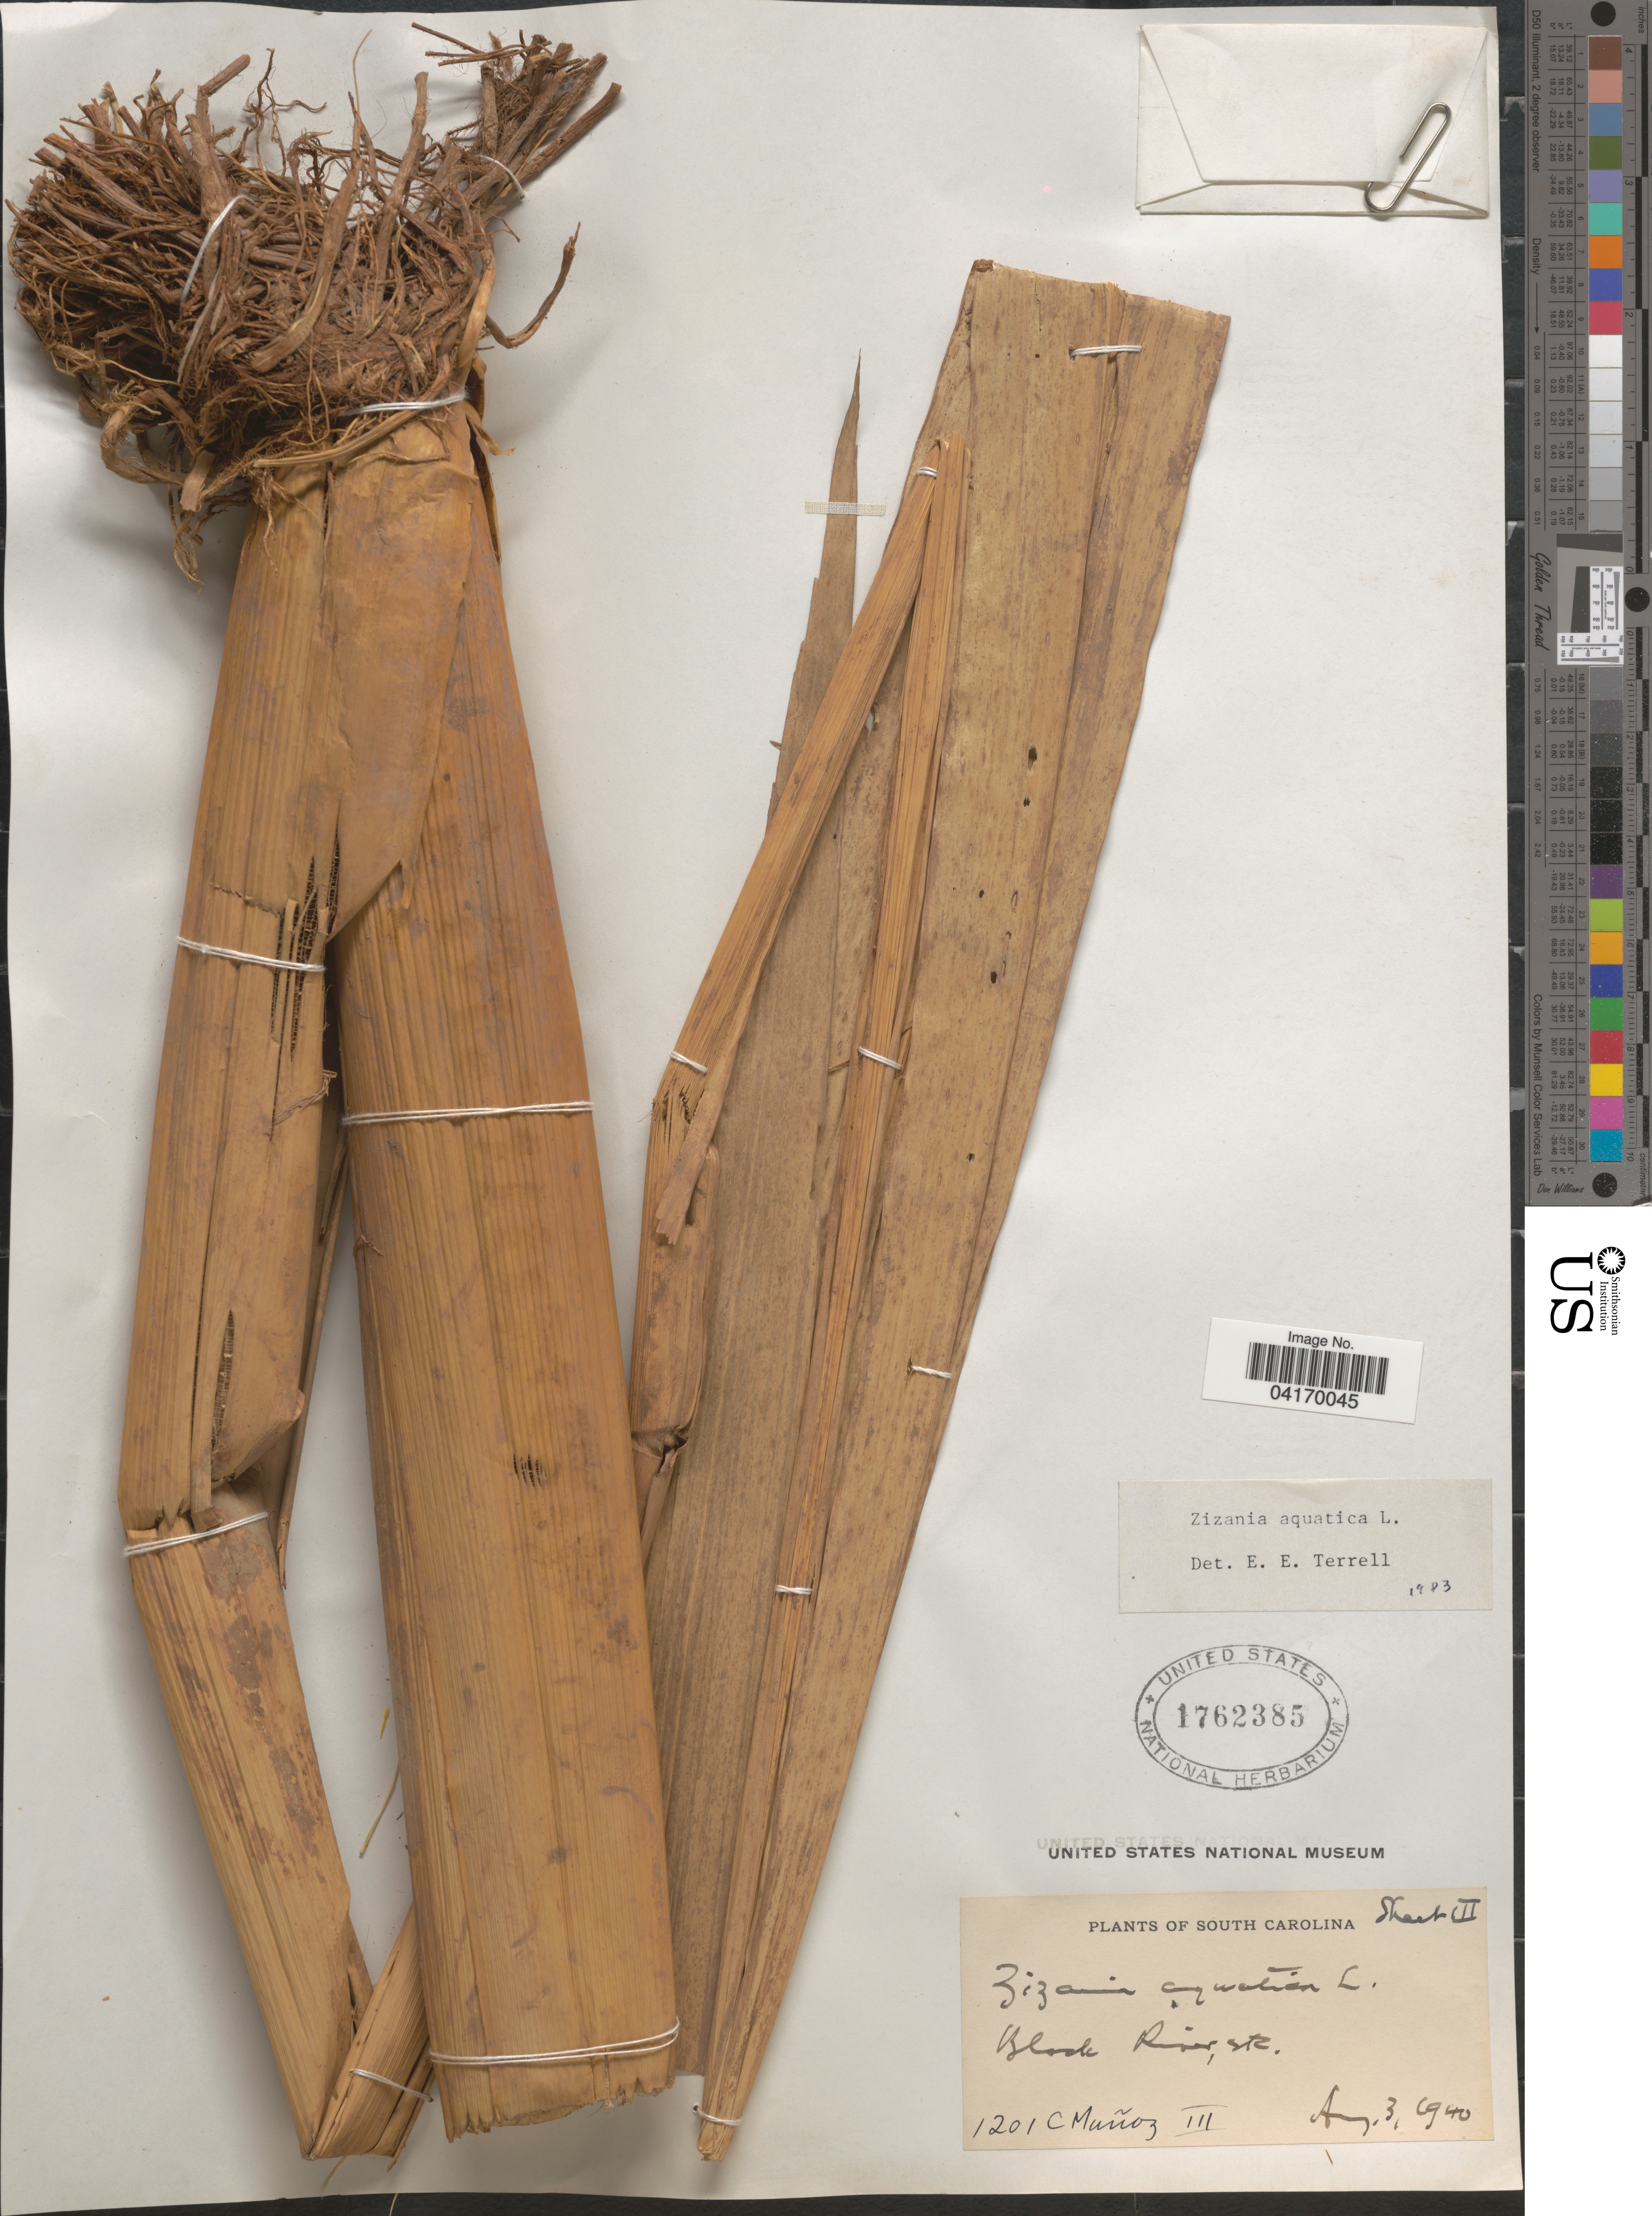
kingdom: Plantae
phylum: Tracheophyta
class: Liliopsida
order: Poales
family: Poaceae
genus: Zizania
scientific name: Zizania aquatica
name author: L.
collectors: C. Muñoz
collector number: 1201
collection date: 1940-08-03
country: United States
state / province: South Carolina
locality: Black River, SC.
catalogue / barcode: US 1762385